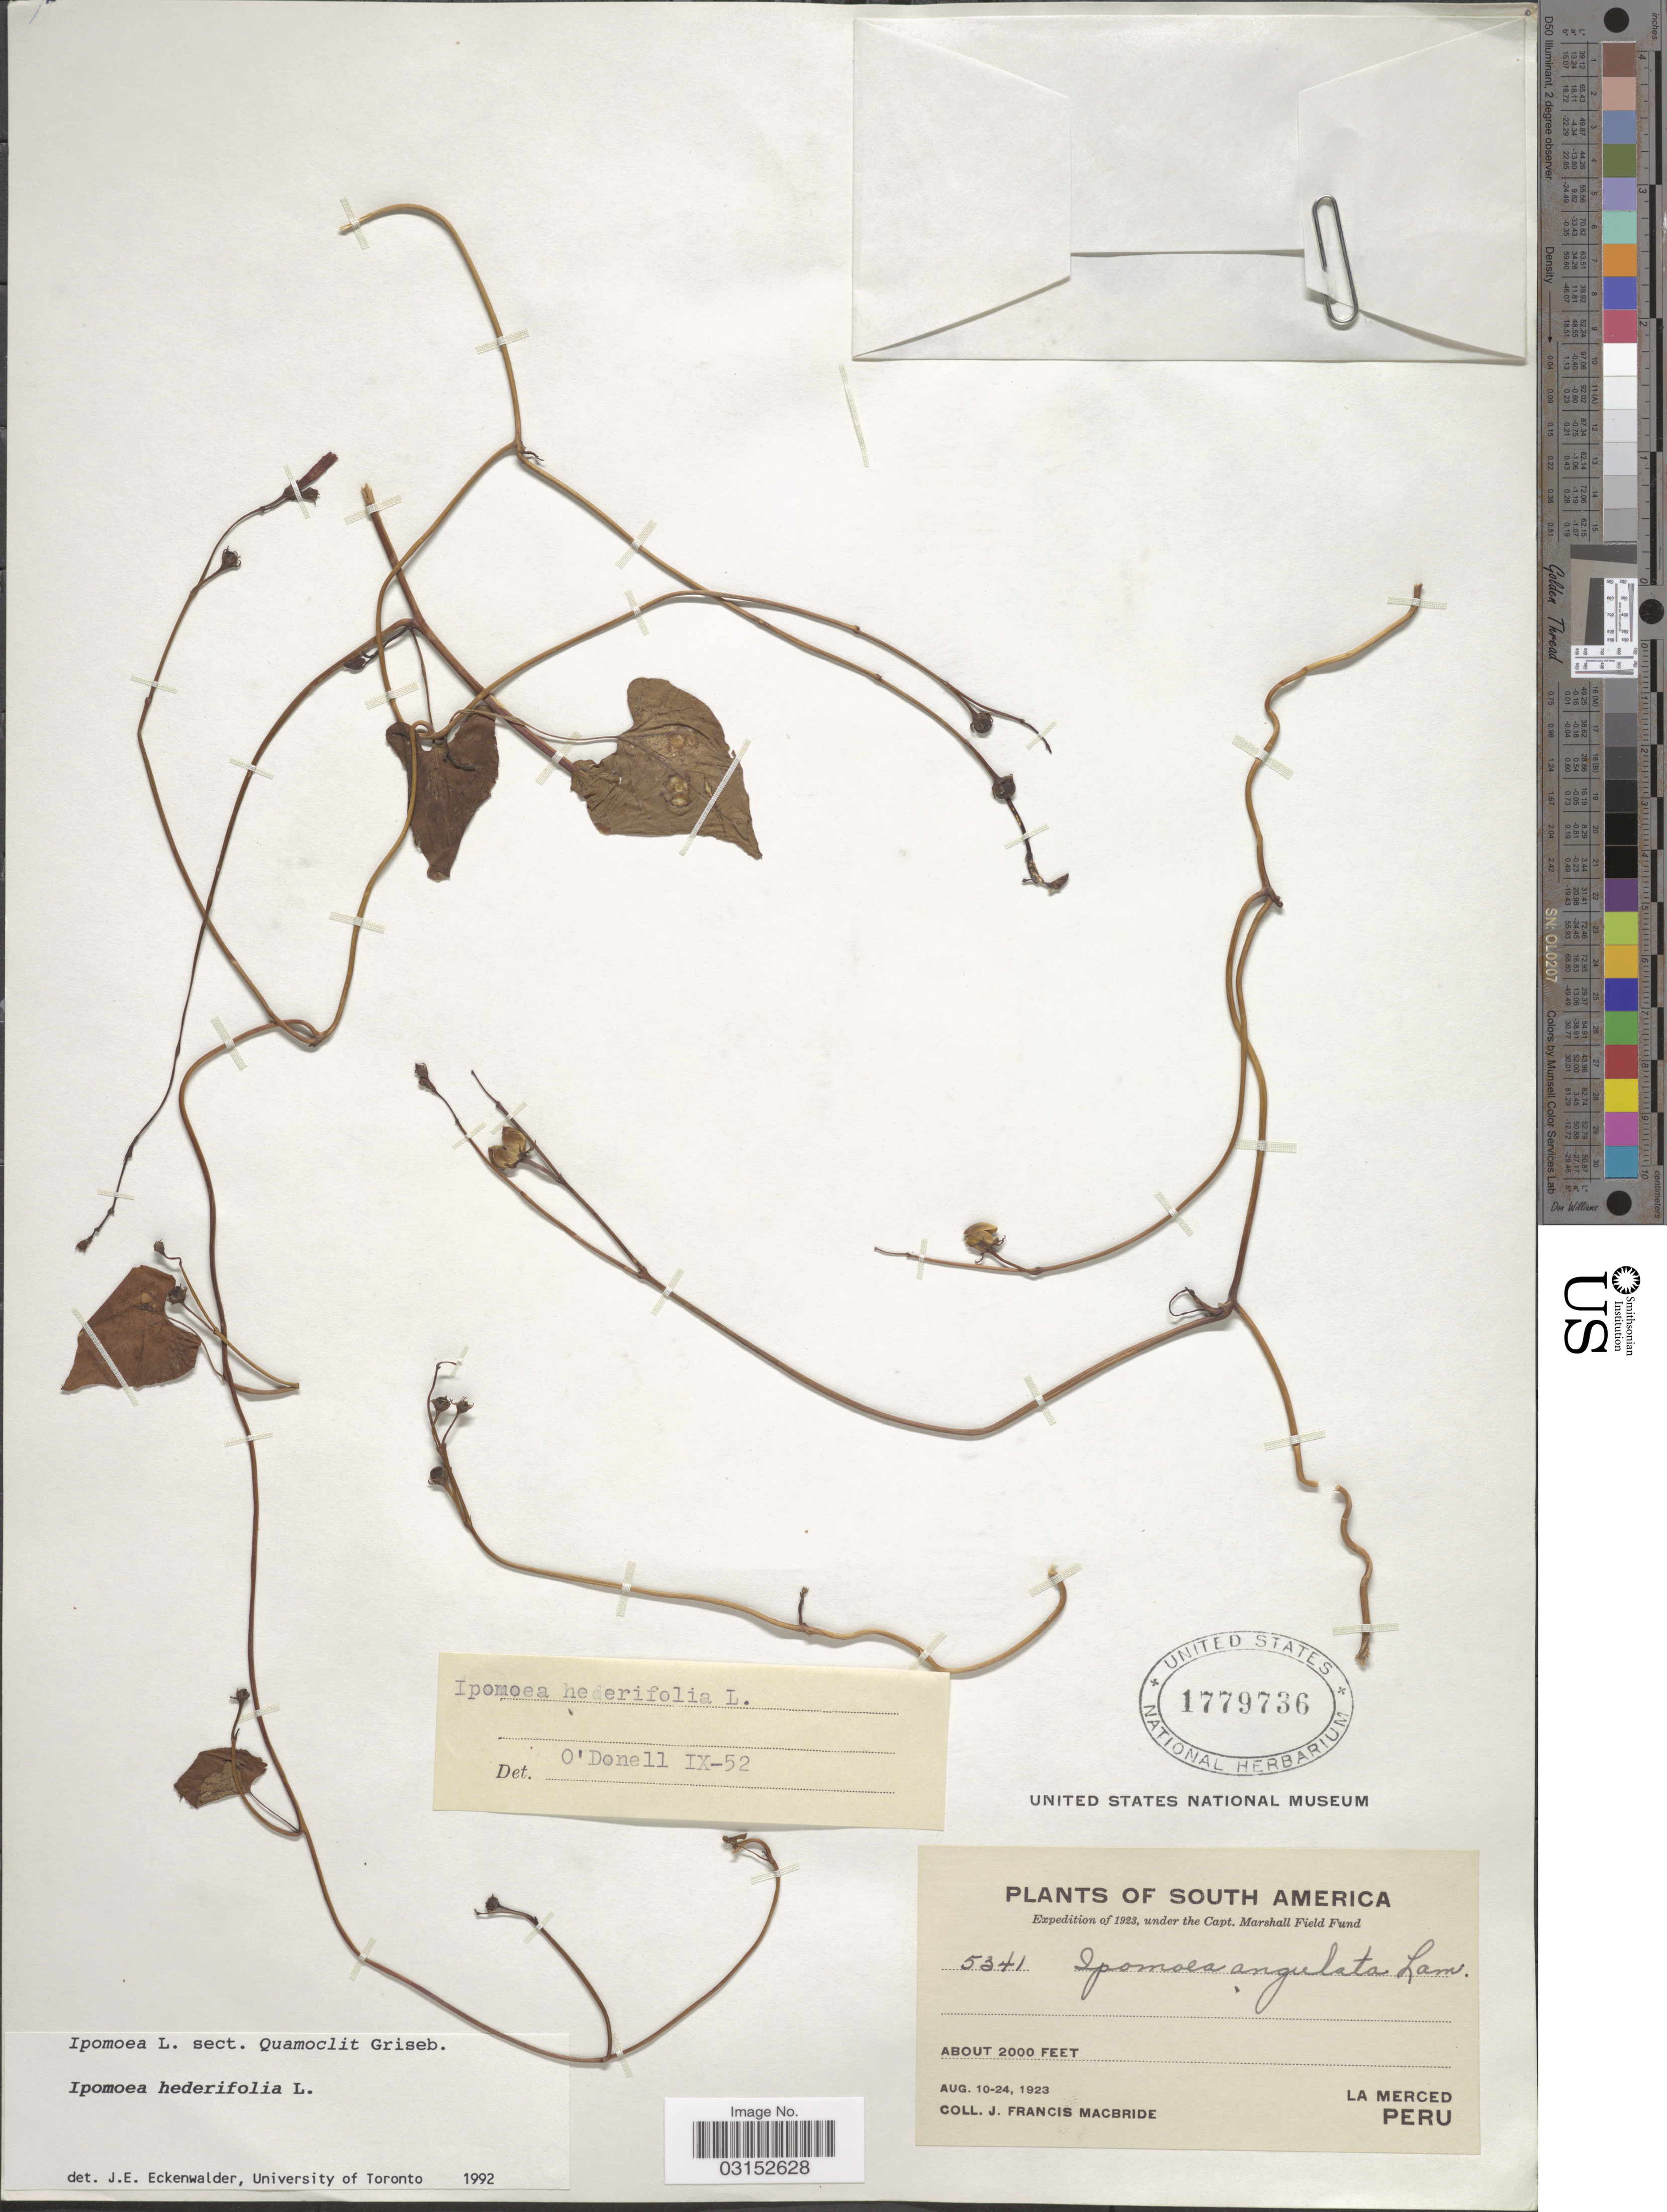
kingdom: Plantae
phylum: Tracheophyta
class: Magnoliopsida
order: Solanales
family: Convolvulaceae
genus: Ipomoea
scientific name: Ipomoea hederifolia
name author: L.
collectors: J. F. Macbride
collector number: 5341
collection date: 1923-08-10/1923-08-24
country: Peru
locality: La Merced.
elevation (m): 610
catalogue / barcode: US 1779736